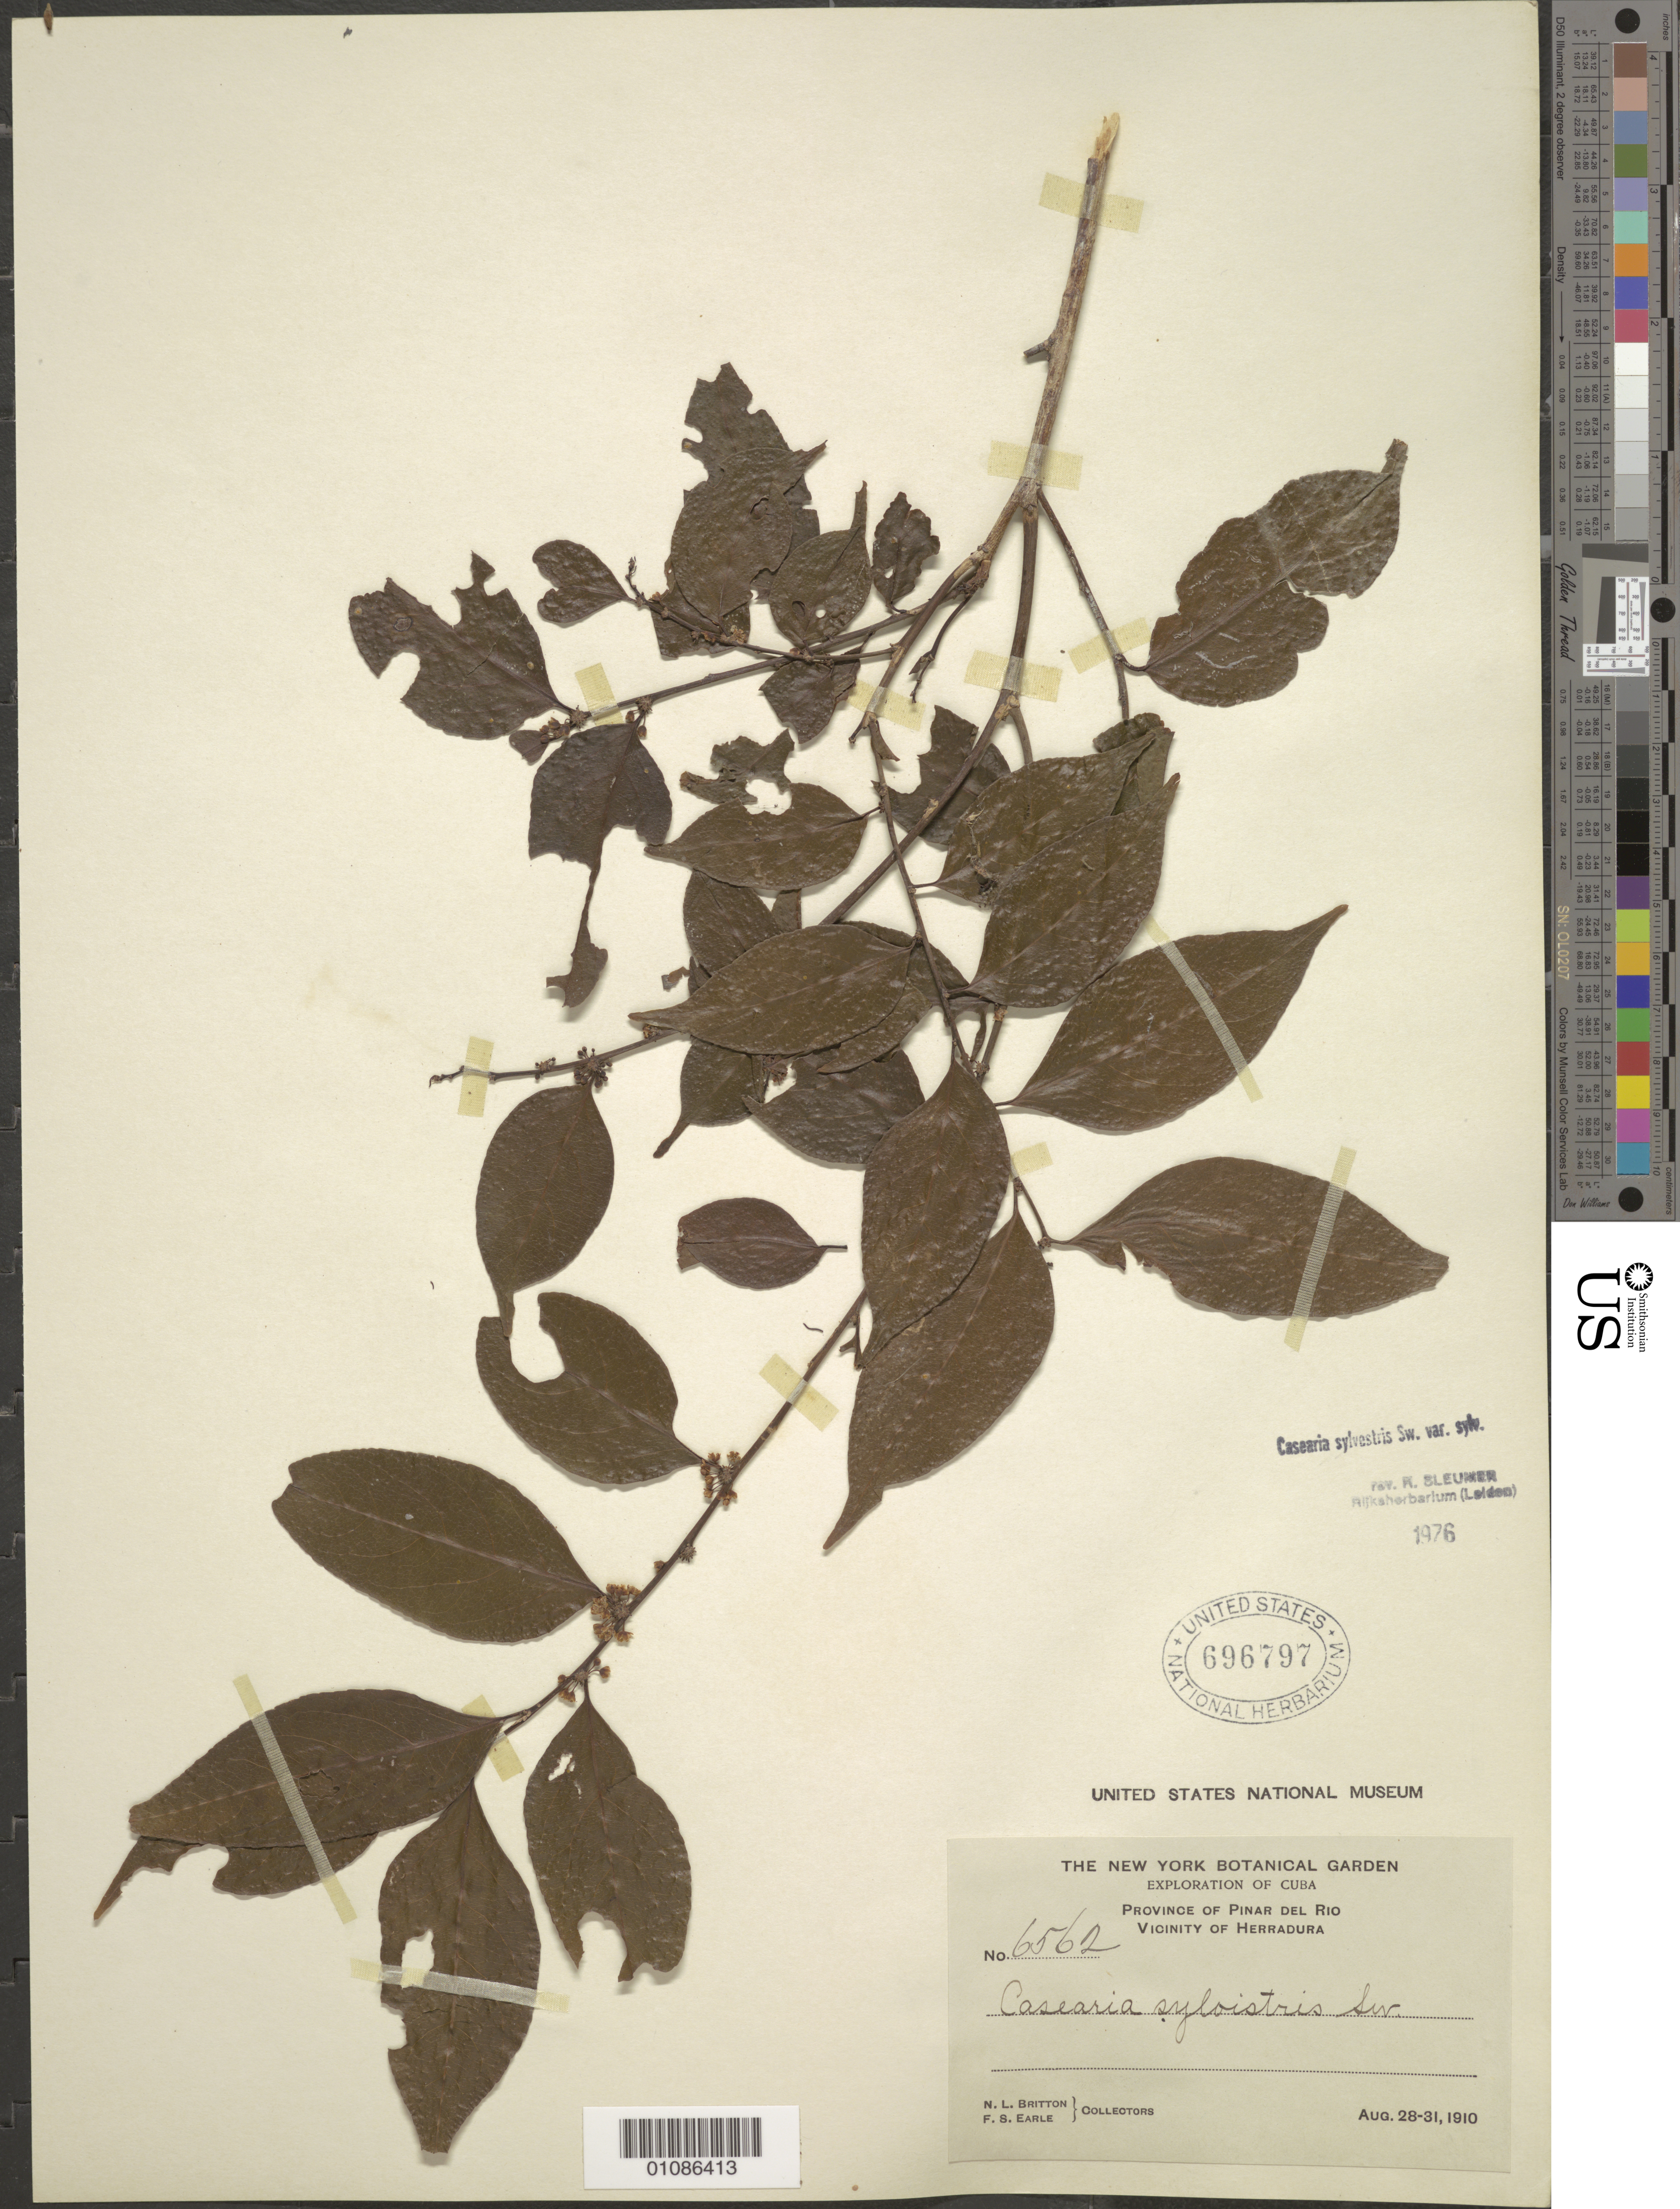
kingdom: Plantae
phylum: Tracheophyta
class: Magnoliopsida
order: Malpighiales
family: Salicaceae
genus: Casearia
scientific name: Casearia sylvestris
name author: Sw.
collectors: N. Britton & F. S. Earle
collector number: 6562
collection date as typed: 28 Aug 1910 to 31 Aug 1910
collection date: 1910-08-28/1910-08-31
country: Cuba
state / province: Pinar del Rio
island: Cuba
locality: Pinar del Rio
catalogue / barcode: US 696797